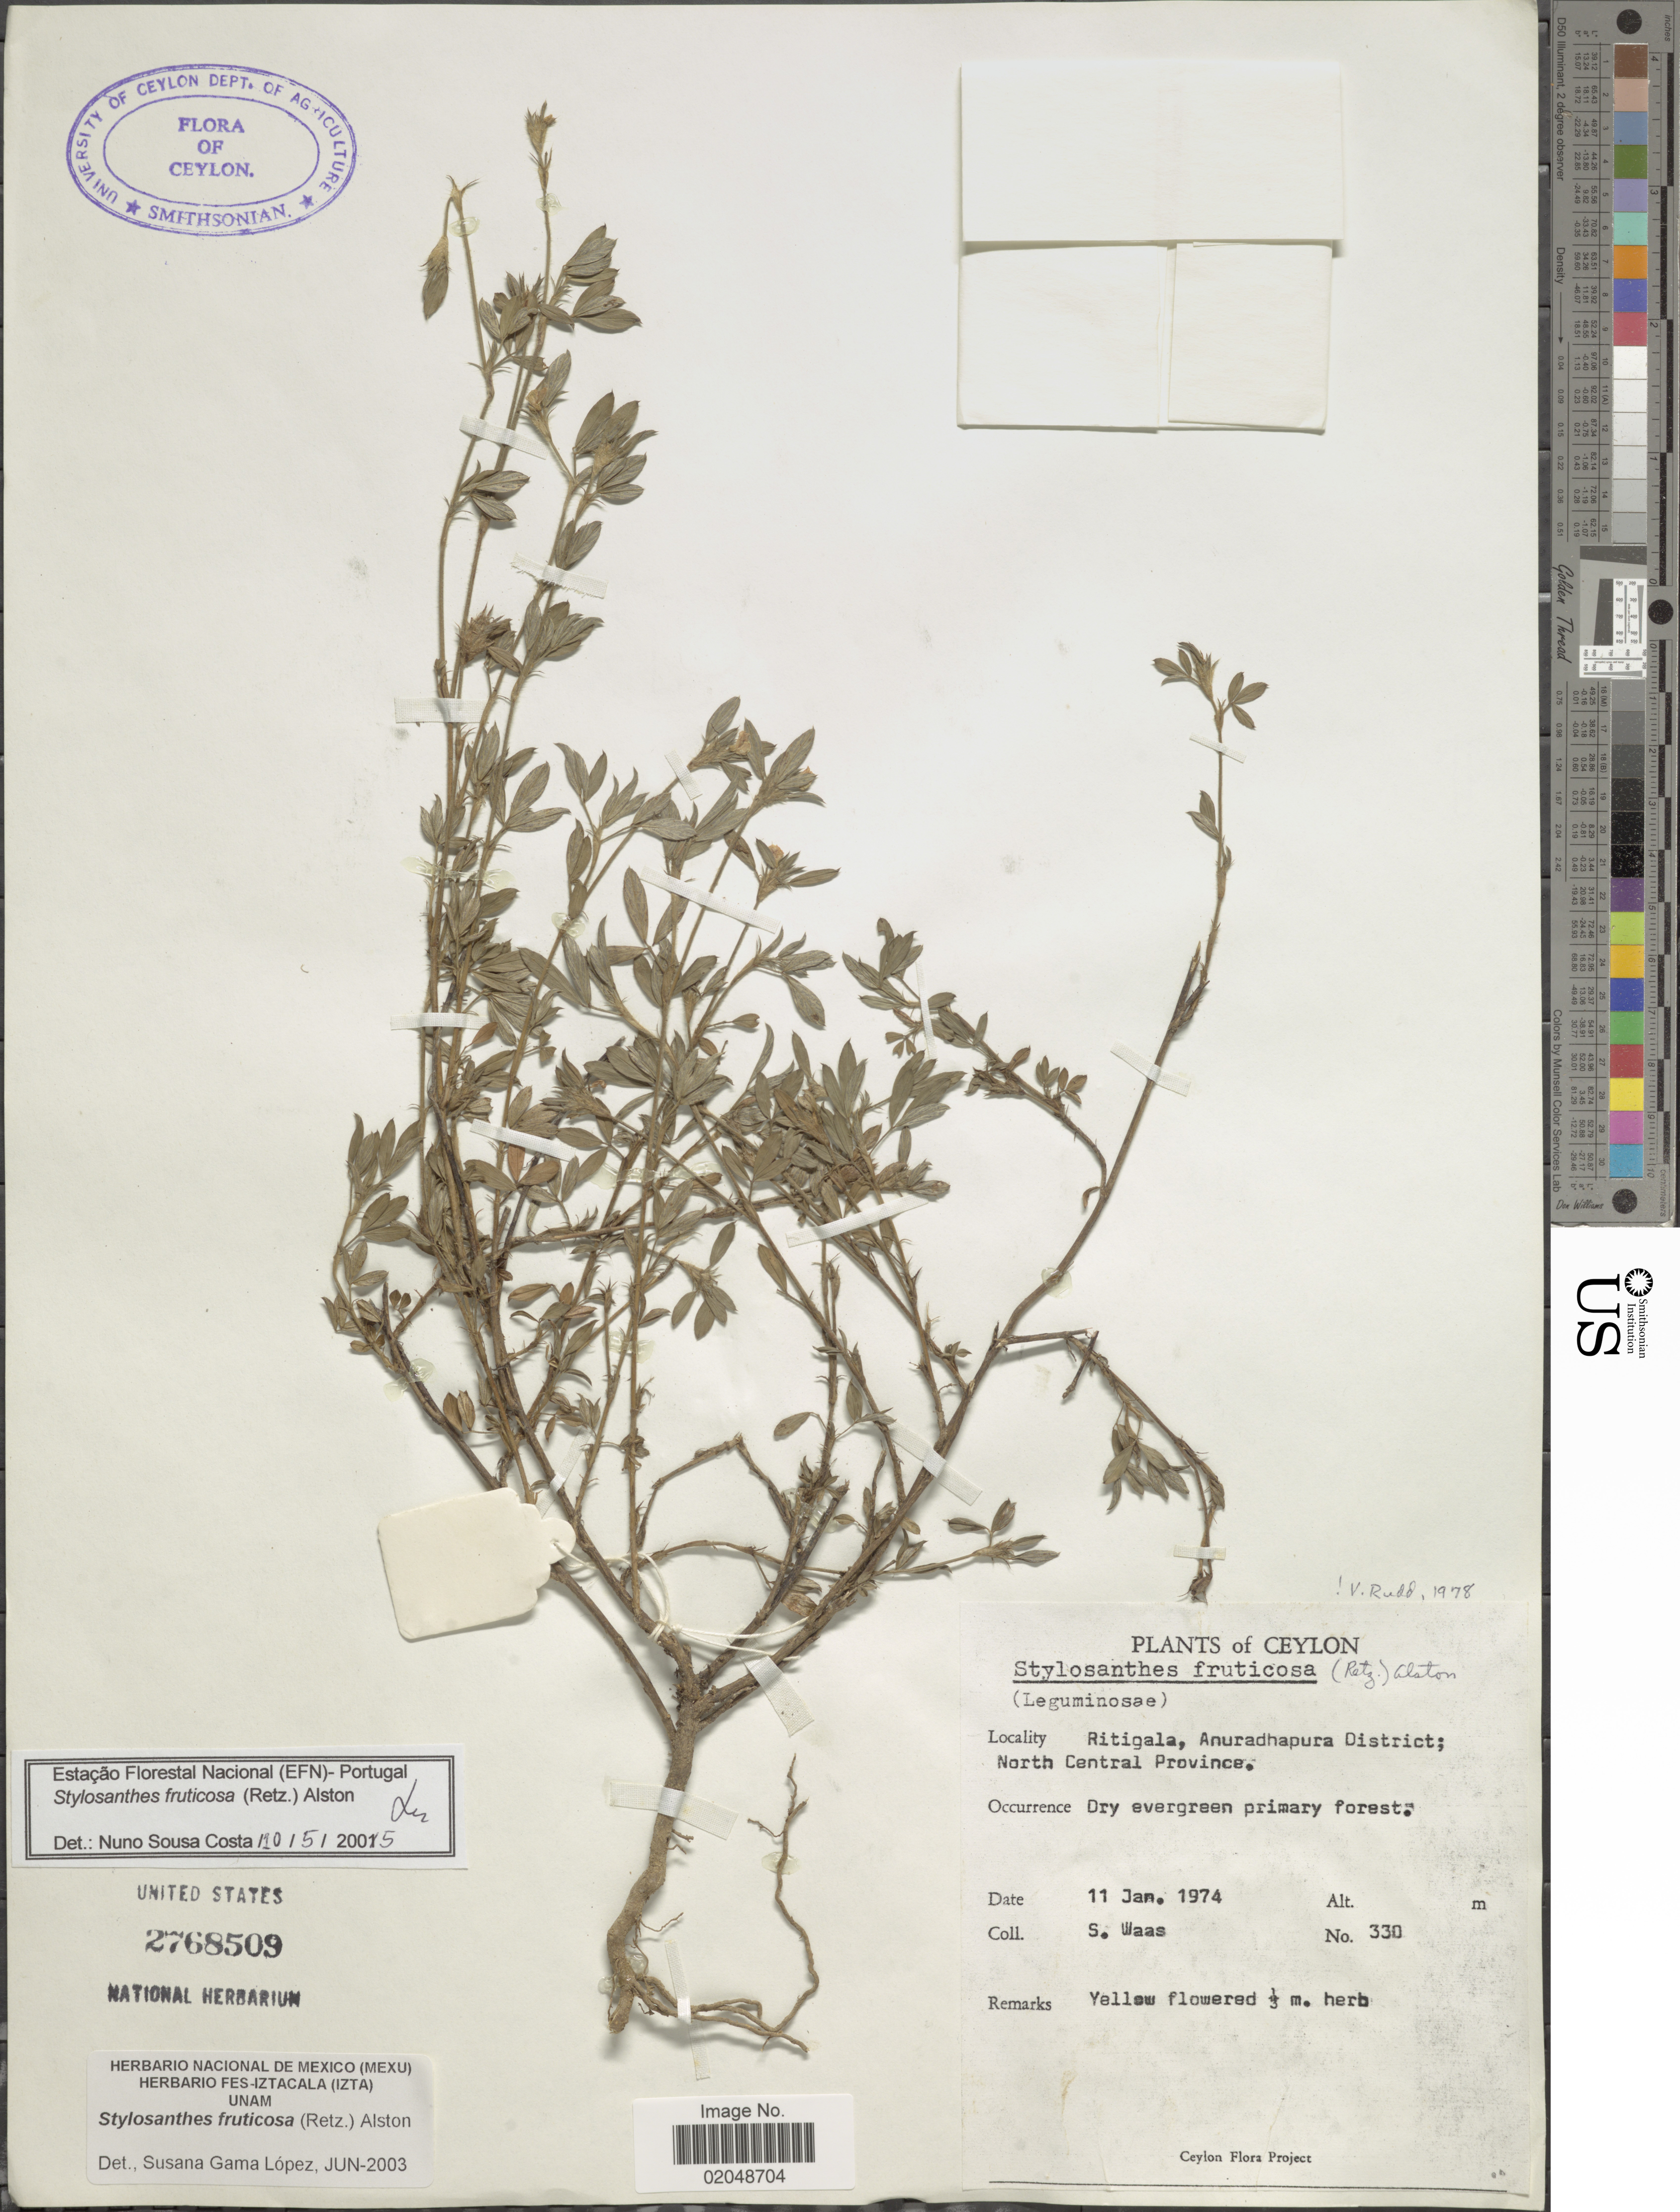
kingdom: Plantae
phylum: Tracheophyta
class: Magnoliopsida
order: Fabales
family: Fabaceae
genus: Stylosanthes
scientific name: Stylosanthes fruticosa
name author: (Retz.) Alston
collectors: S. Waas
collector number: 330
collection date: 1974-01-11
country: Sri Lanka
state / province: North Central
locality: Ritigala, Anuradhapura District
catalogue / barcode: US 2768509